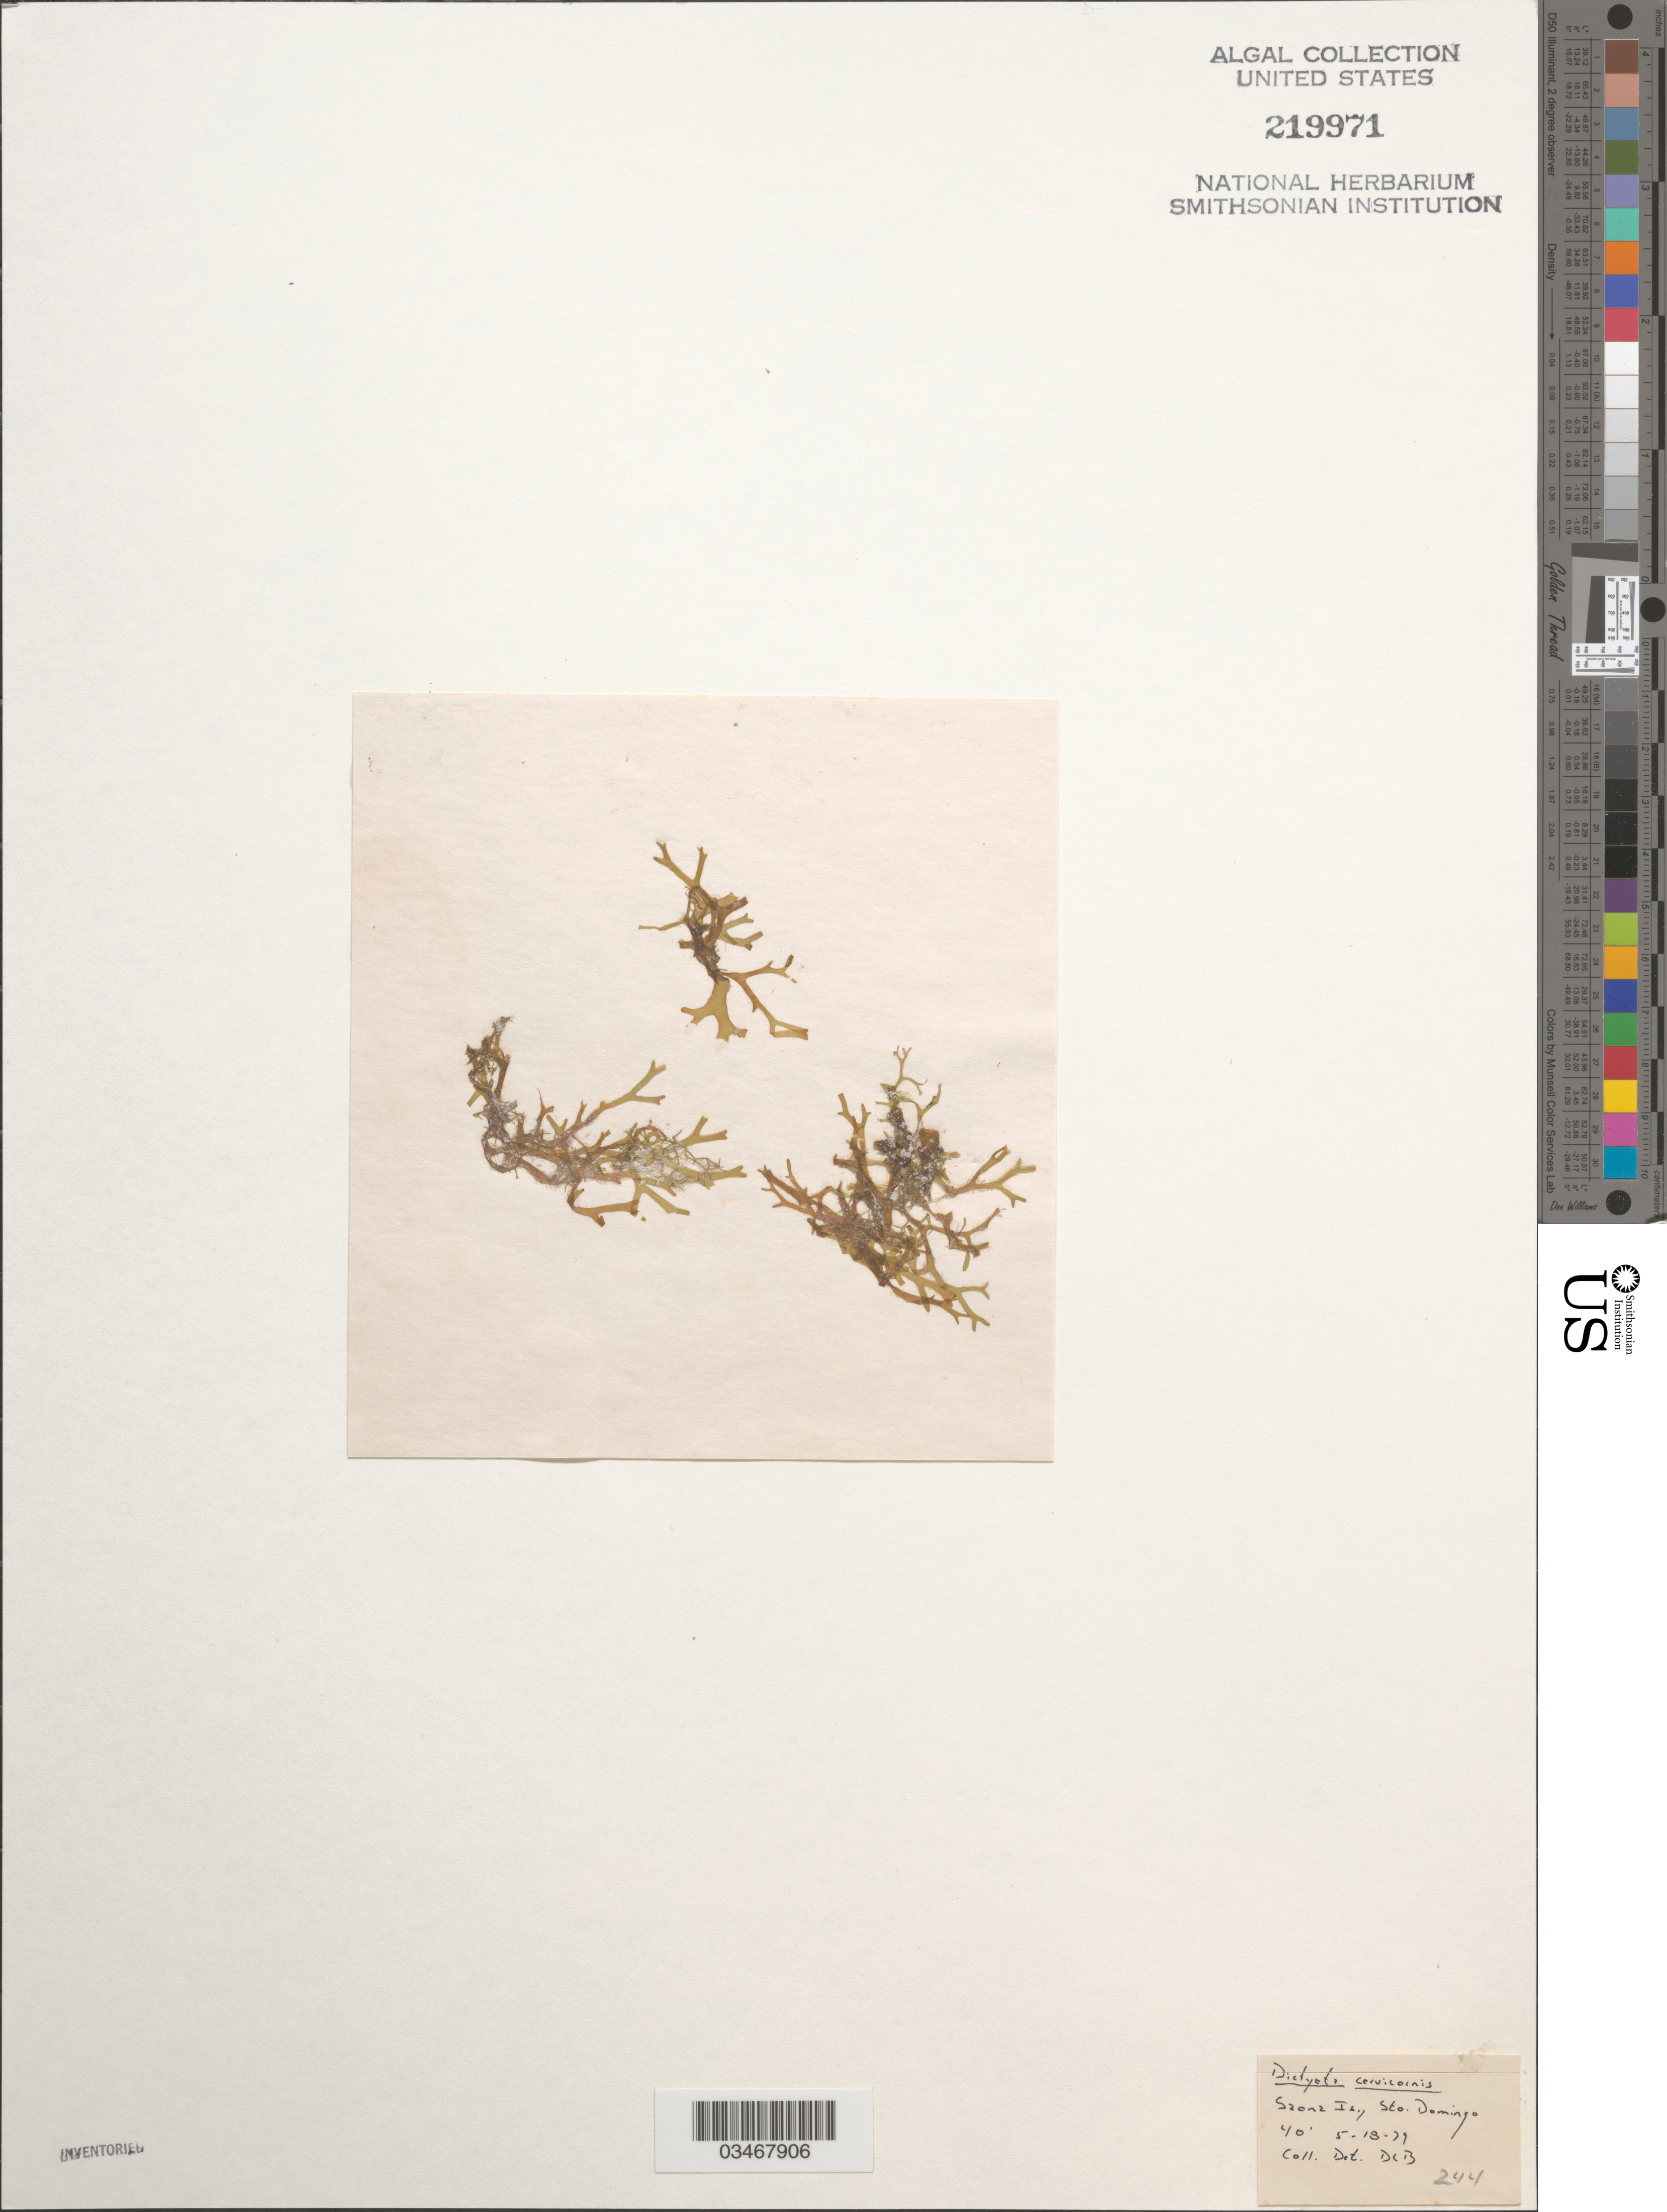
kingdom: Chromista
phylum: Ochrophyta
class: Phaeophyceae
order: Dictyotales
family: Dictyotaceae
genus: Dictyota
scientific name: Dictyota cervicornis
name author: Kütz.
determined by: Ballantine, D. L.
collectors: D.L. Ballantine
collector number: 244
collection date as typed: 18 May 1979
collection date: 1979-05-18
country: Dominican Republic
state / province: Santo Domingo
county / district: Saona Island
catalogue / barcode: US 219971